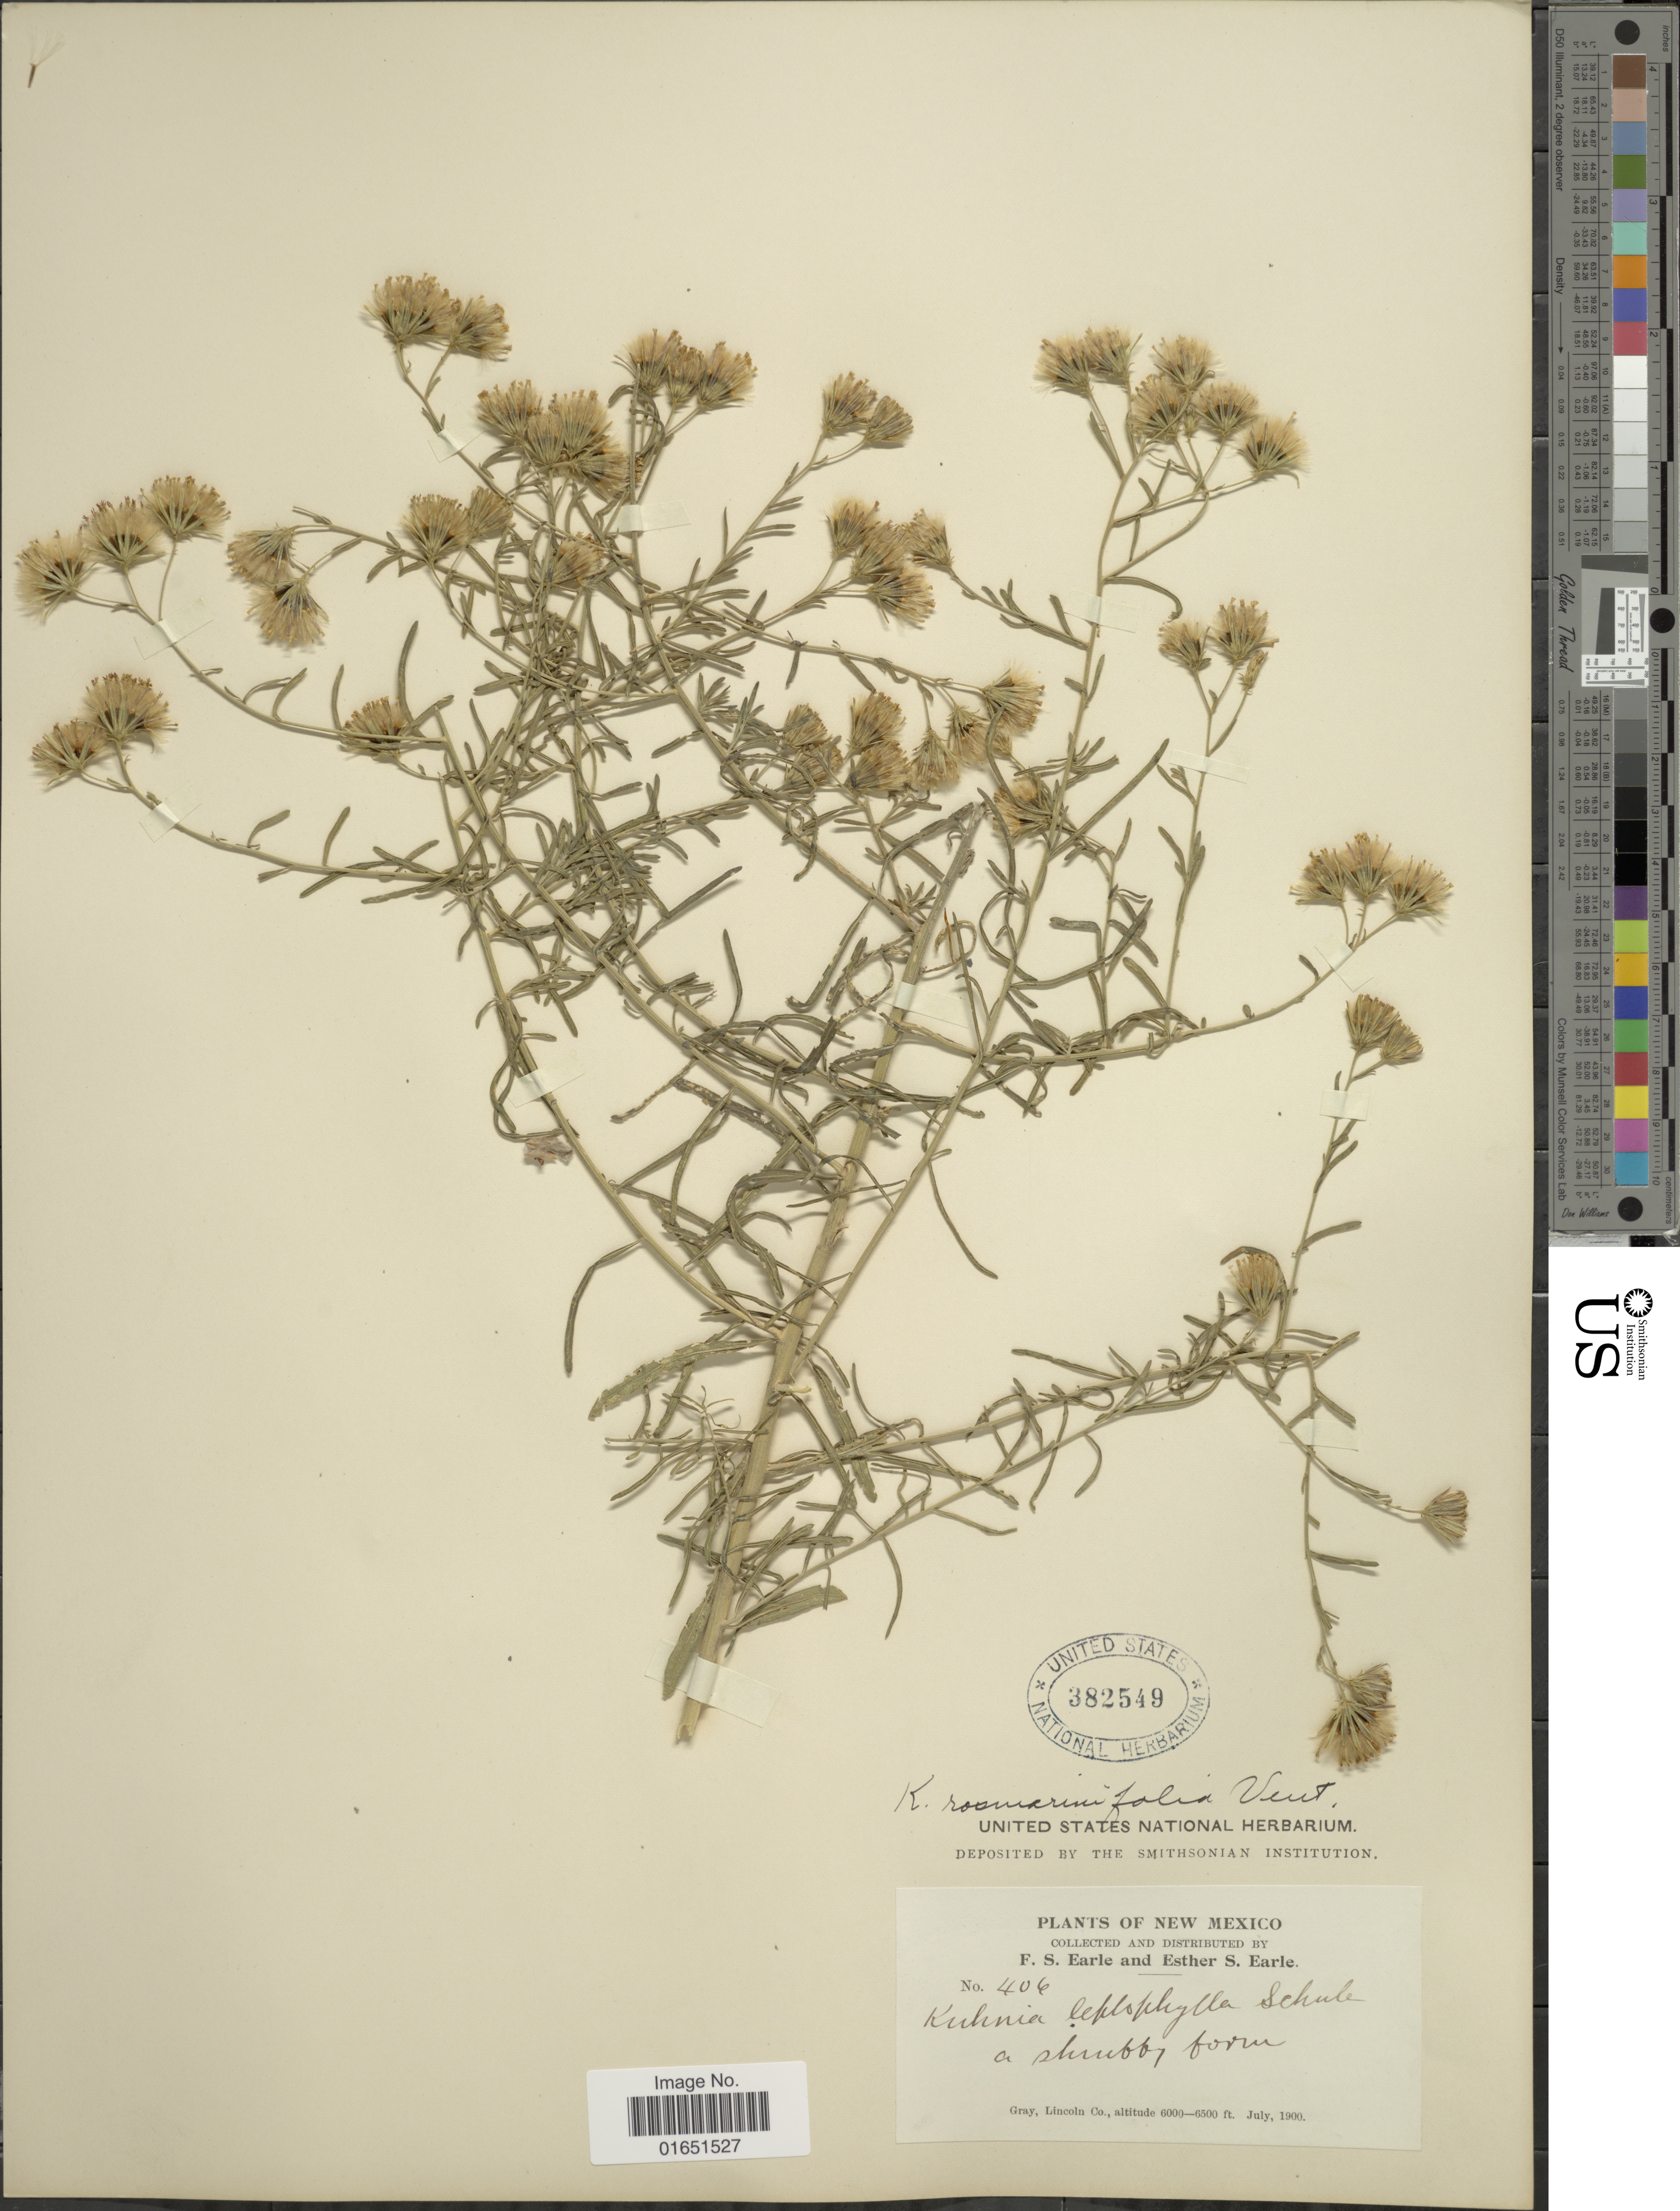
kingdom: Plantae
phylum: Tracheophyta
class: Magnoliopsida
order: Asterales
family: Asteraceae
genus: Brickellia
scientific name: Brickellia rosmarinifolia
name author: (Vent.) W.A. Weber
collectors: F. S. Earle & E. S. Earle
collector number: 406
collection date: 1900-07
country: United States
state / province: New Mexico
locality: Gray, Lincoln Co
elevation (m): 1829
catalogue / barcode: US 382549